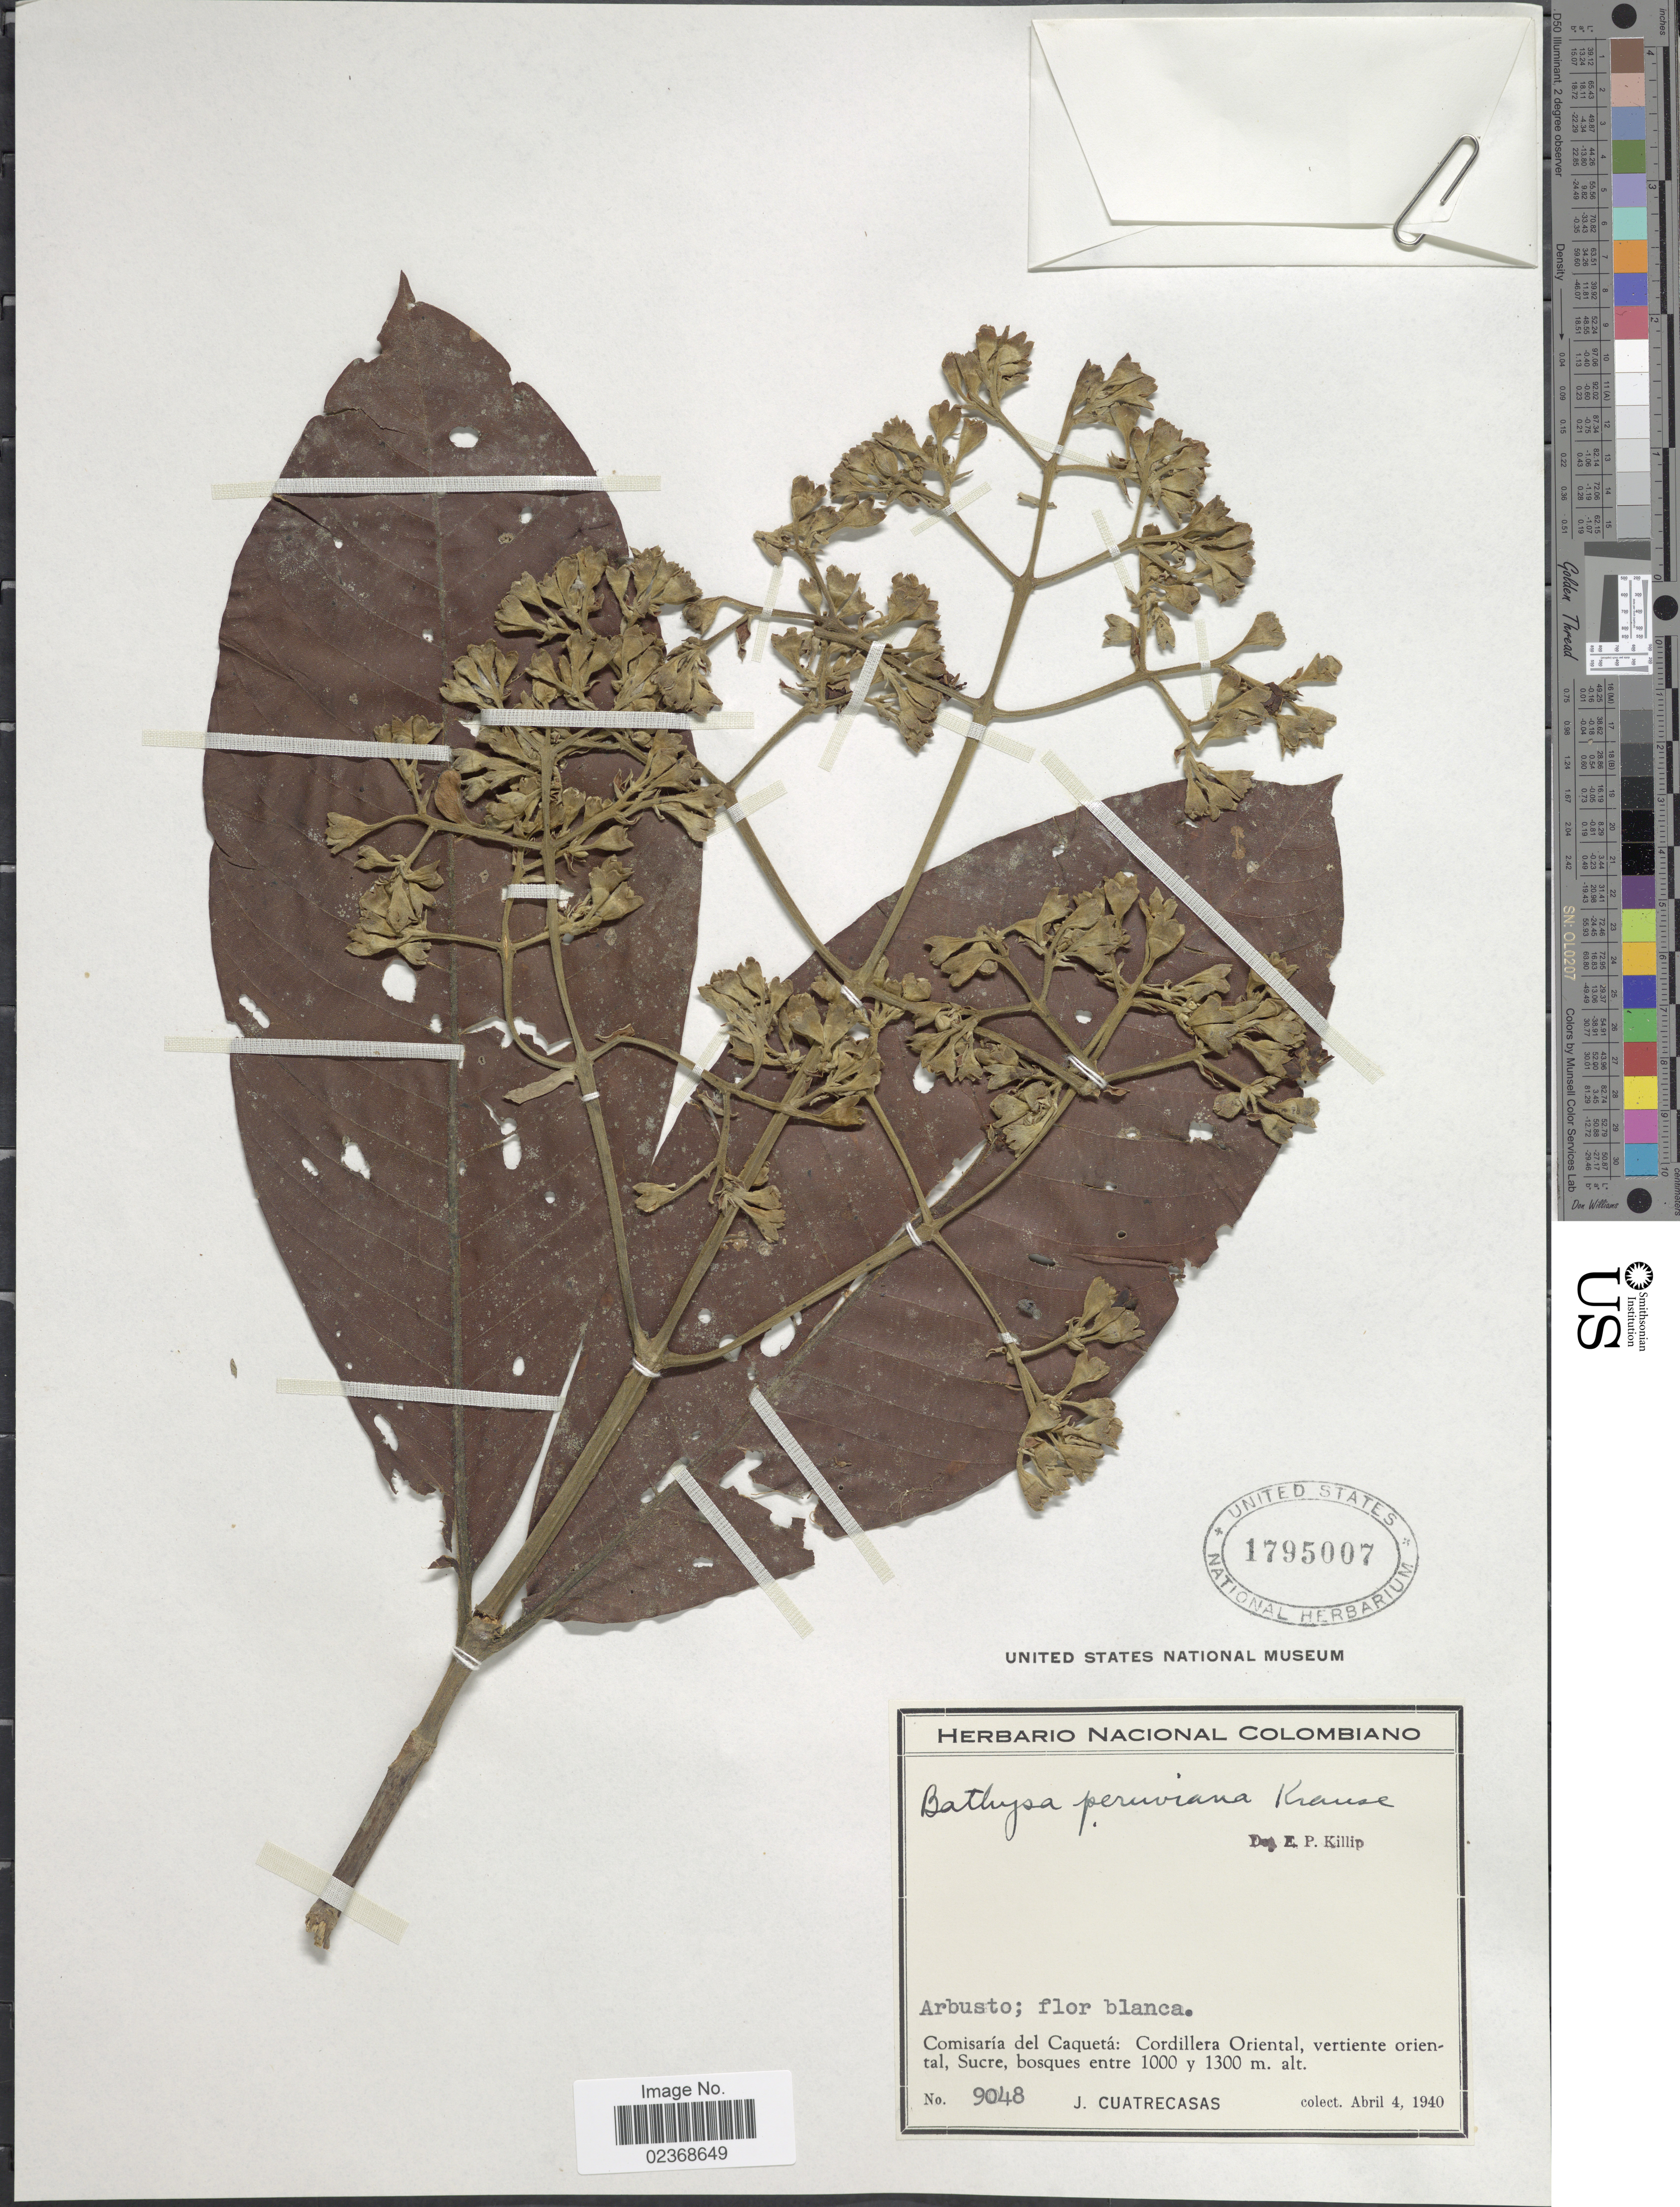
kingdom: Plantae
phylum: Tracheophyta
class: Magnoliopsida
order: Gentianales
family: Rubiaceae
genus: Schizocalyx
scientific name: Schizocalyx peruvianus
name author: (K. Krause) Kainul. & B. Bremer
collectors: J. Cuatrecasas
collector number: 9048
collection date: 1940-04-04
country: Colombia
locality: Cordillera Oriental, vertiente oriental, Sucre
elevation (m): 1000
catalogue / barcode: US 1795007